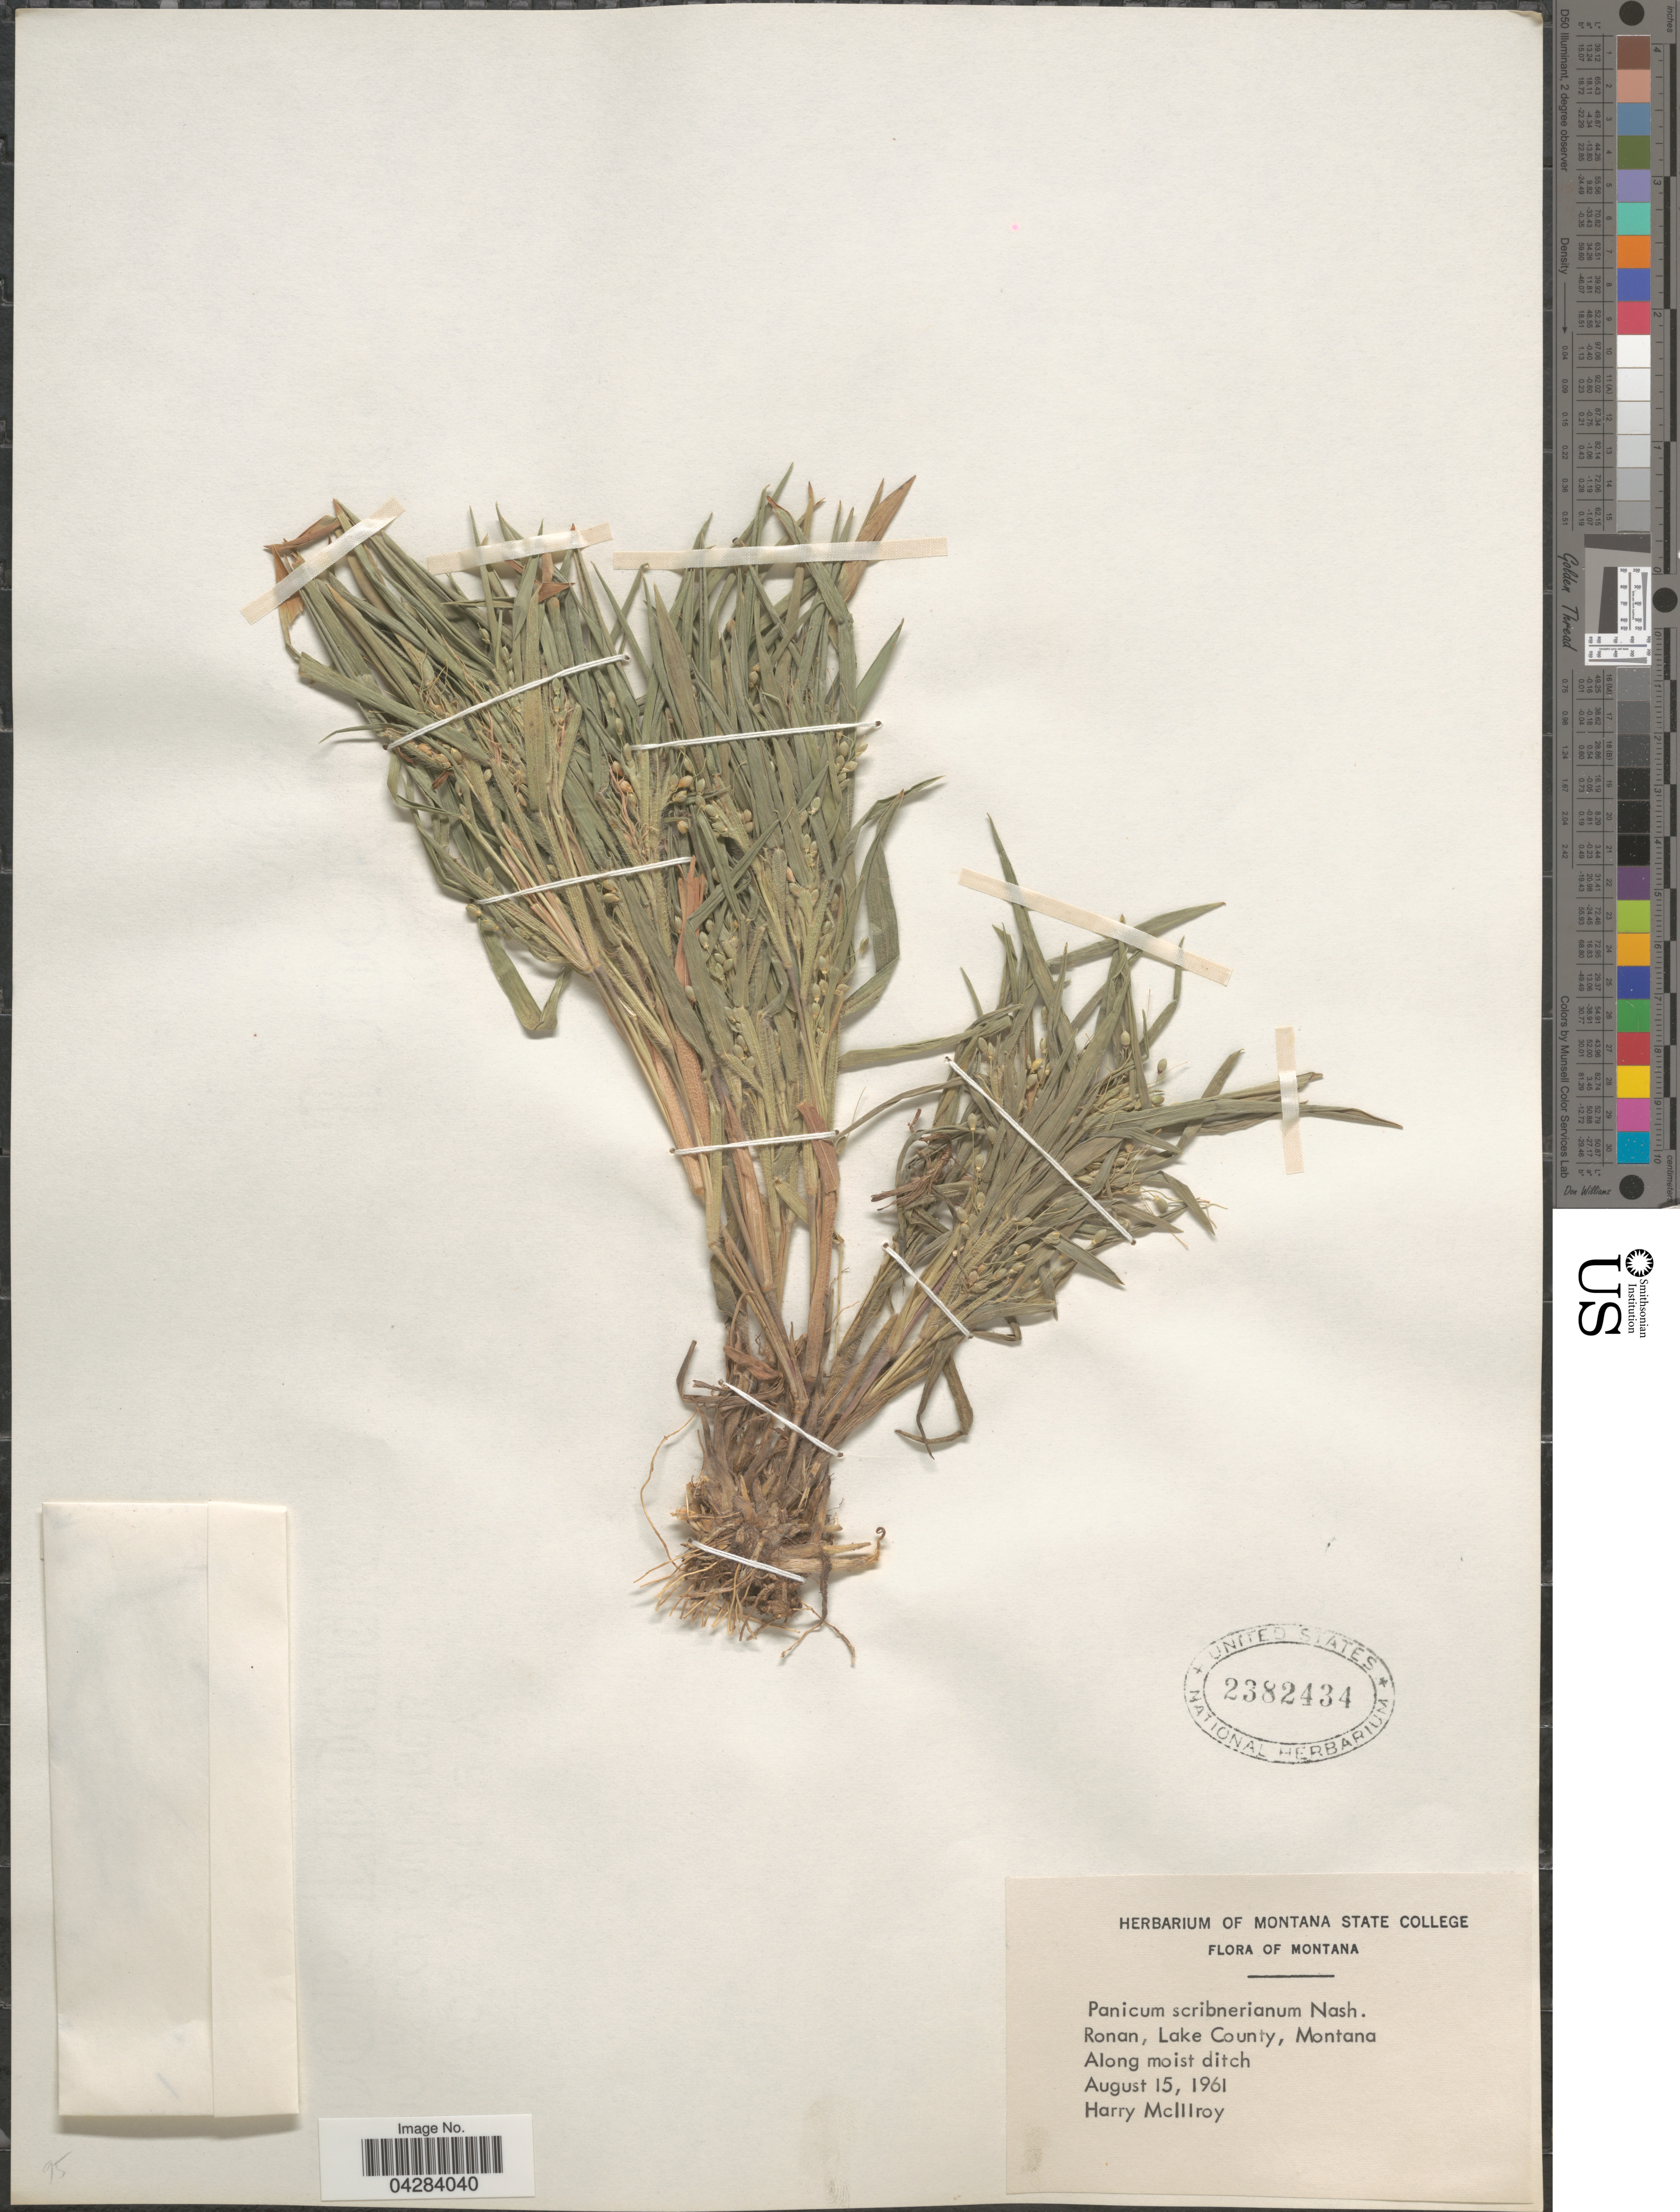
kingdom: Plantae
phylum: Tracheophyta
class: Liliopsida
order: Poales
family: Poaceae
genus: Dichanthelium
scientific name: Dichanthelium oligosanthes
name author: (Schult.) Gould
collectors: H. McIllroy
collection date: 1961-08-15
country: United States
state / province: Montana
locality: Ronan, Lake County. Along moist ditch.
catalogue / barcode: US 2382434